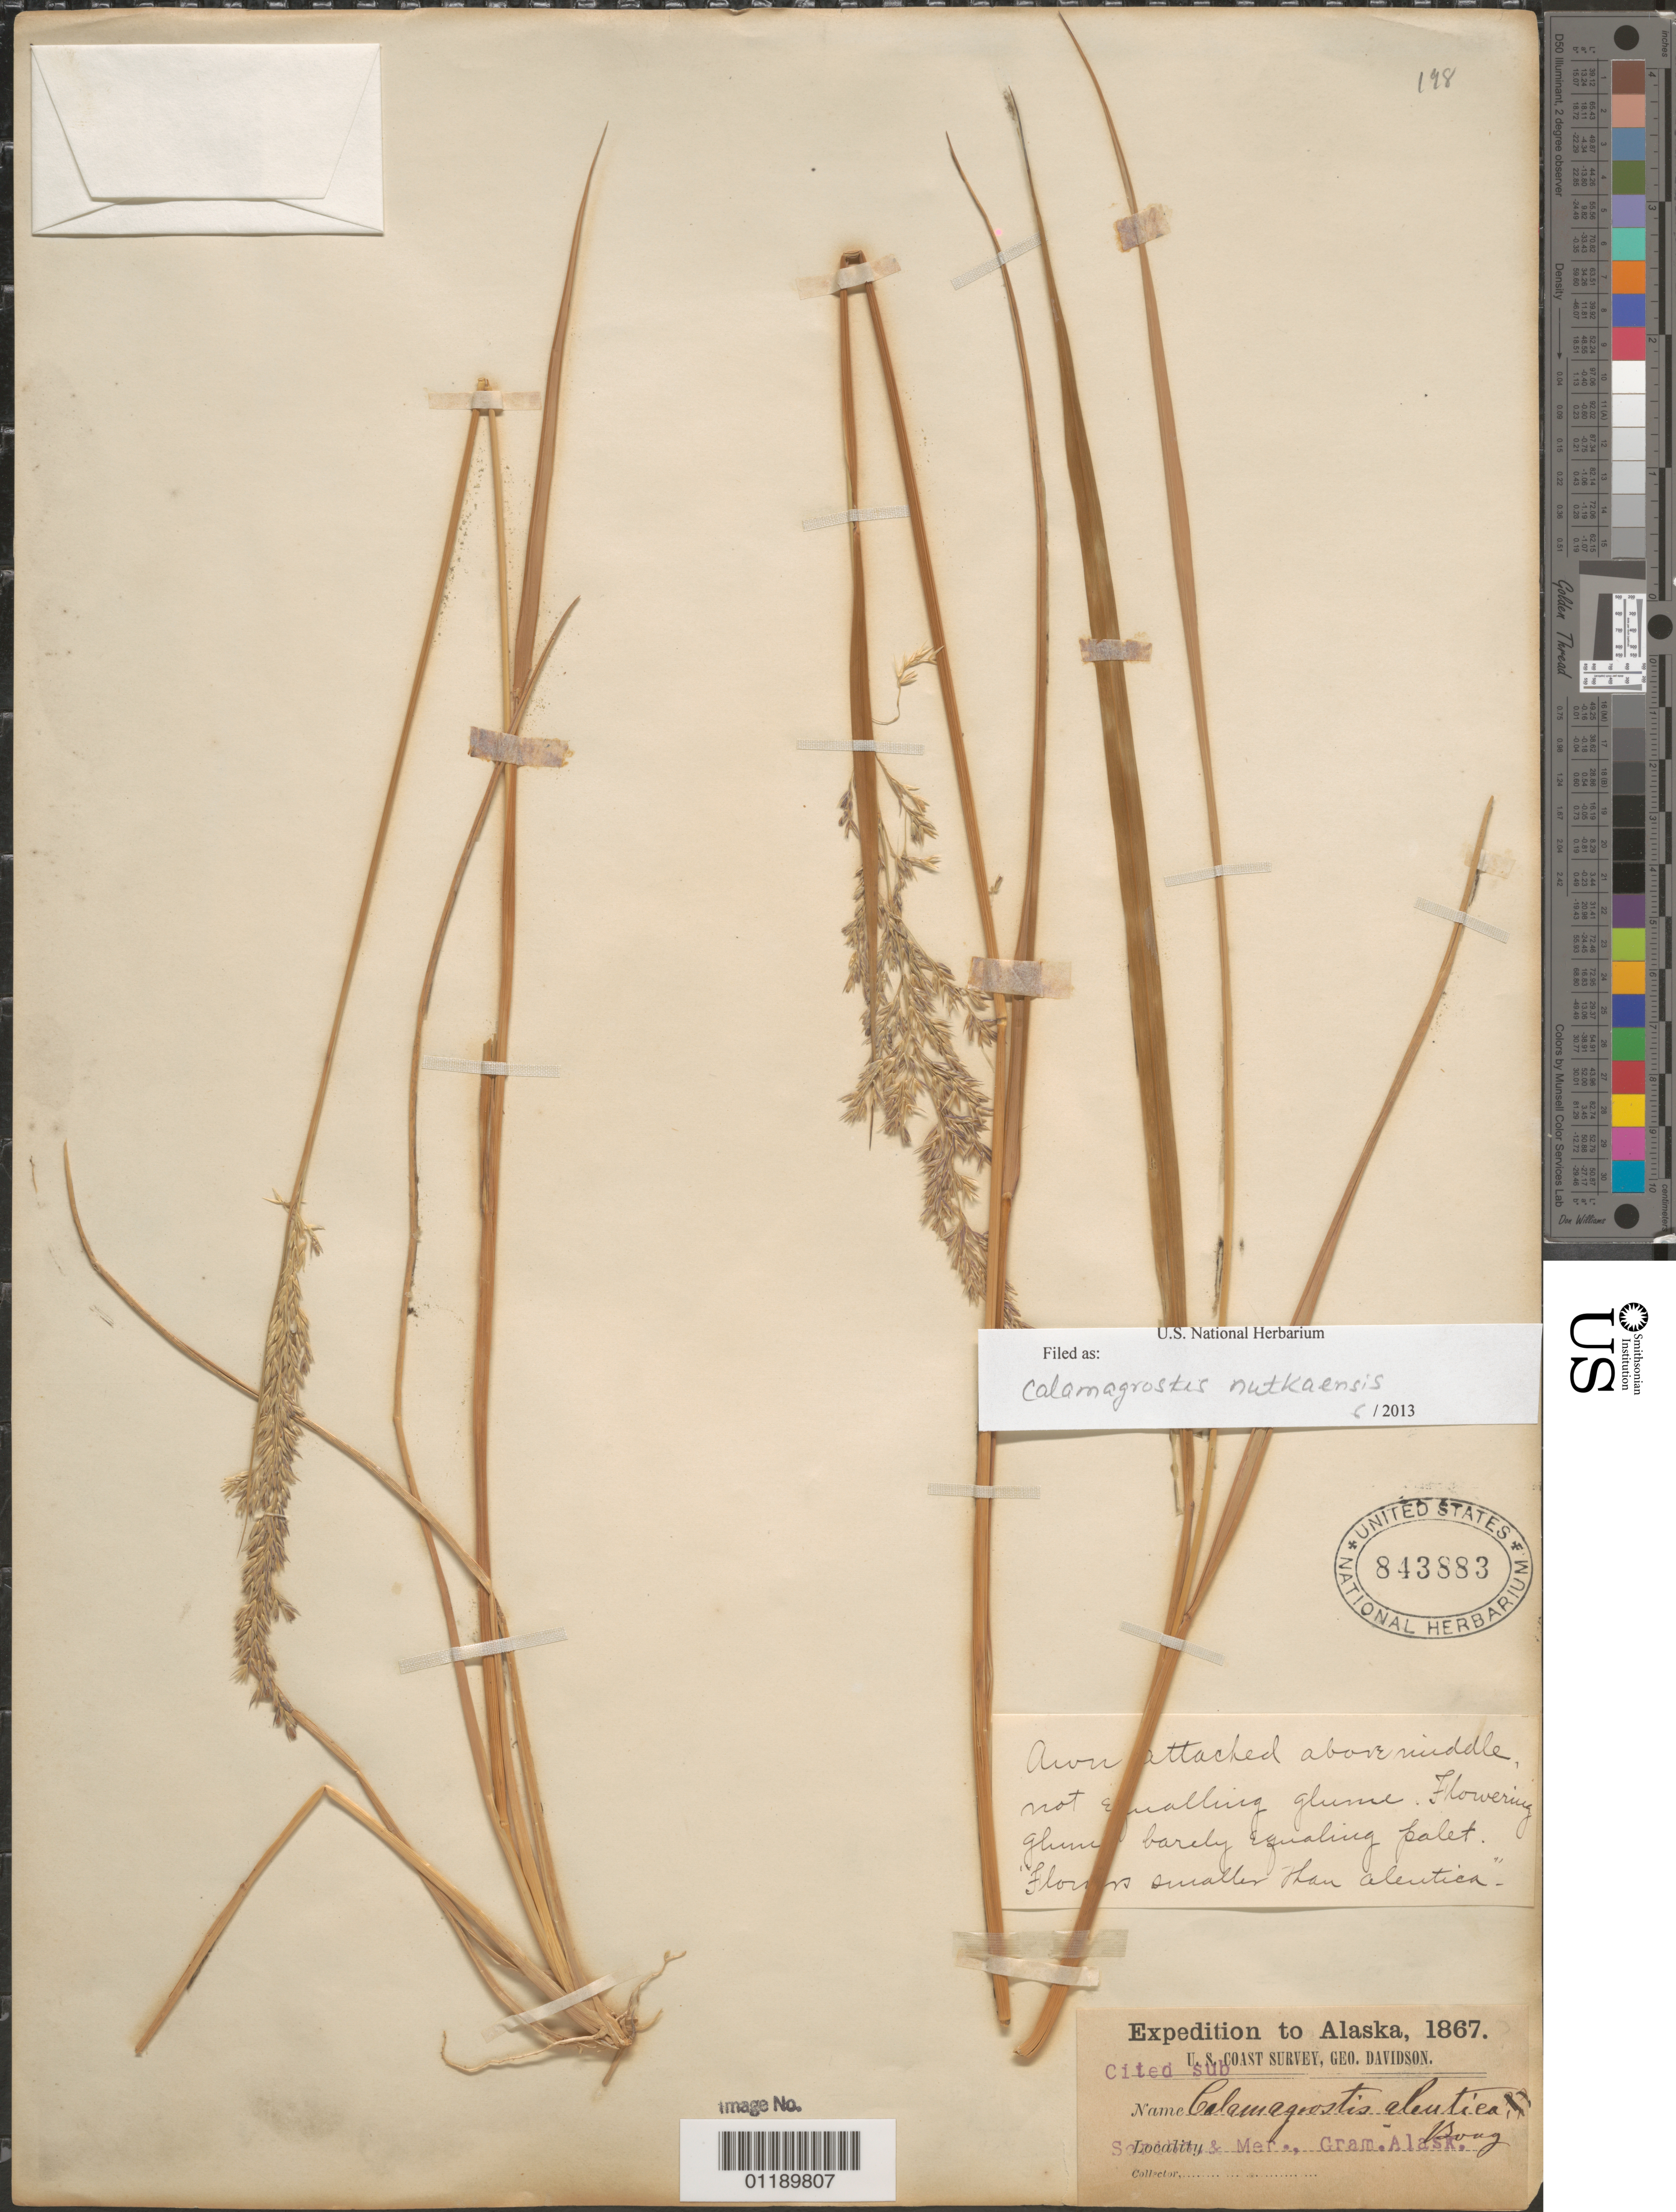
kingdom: Plantae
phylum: Tracheophyta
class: Liliopsida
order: Poales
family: Poaceae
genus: Calamagrostis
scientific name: Calamagrostis nutkaensis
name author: (J. Presl) Steud.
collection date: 1867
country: United States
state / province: Alaska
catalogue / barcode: US 843883